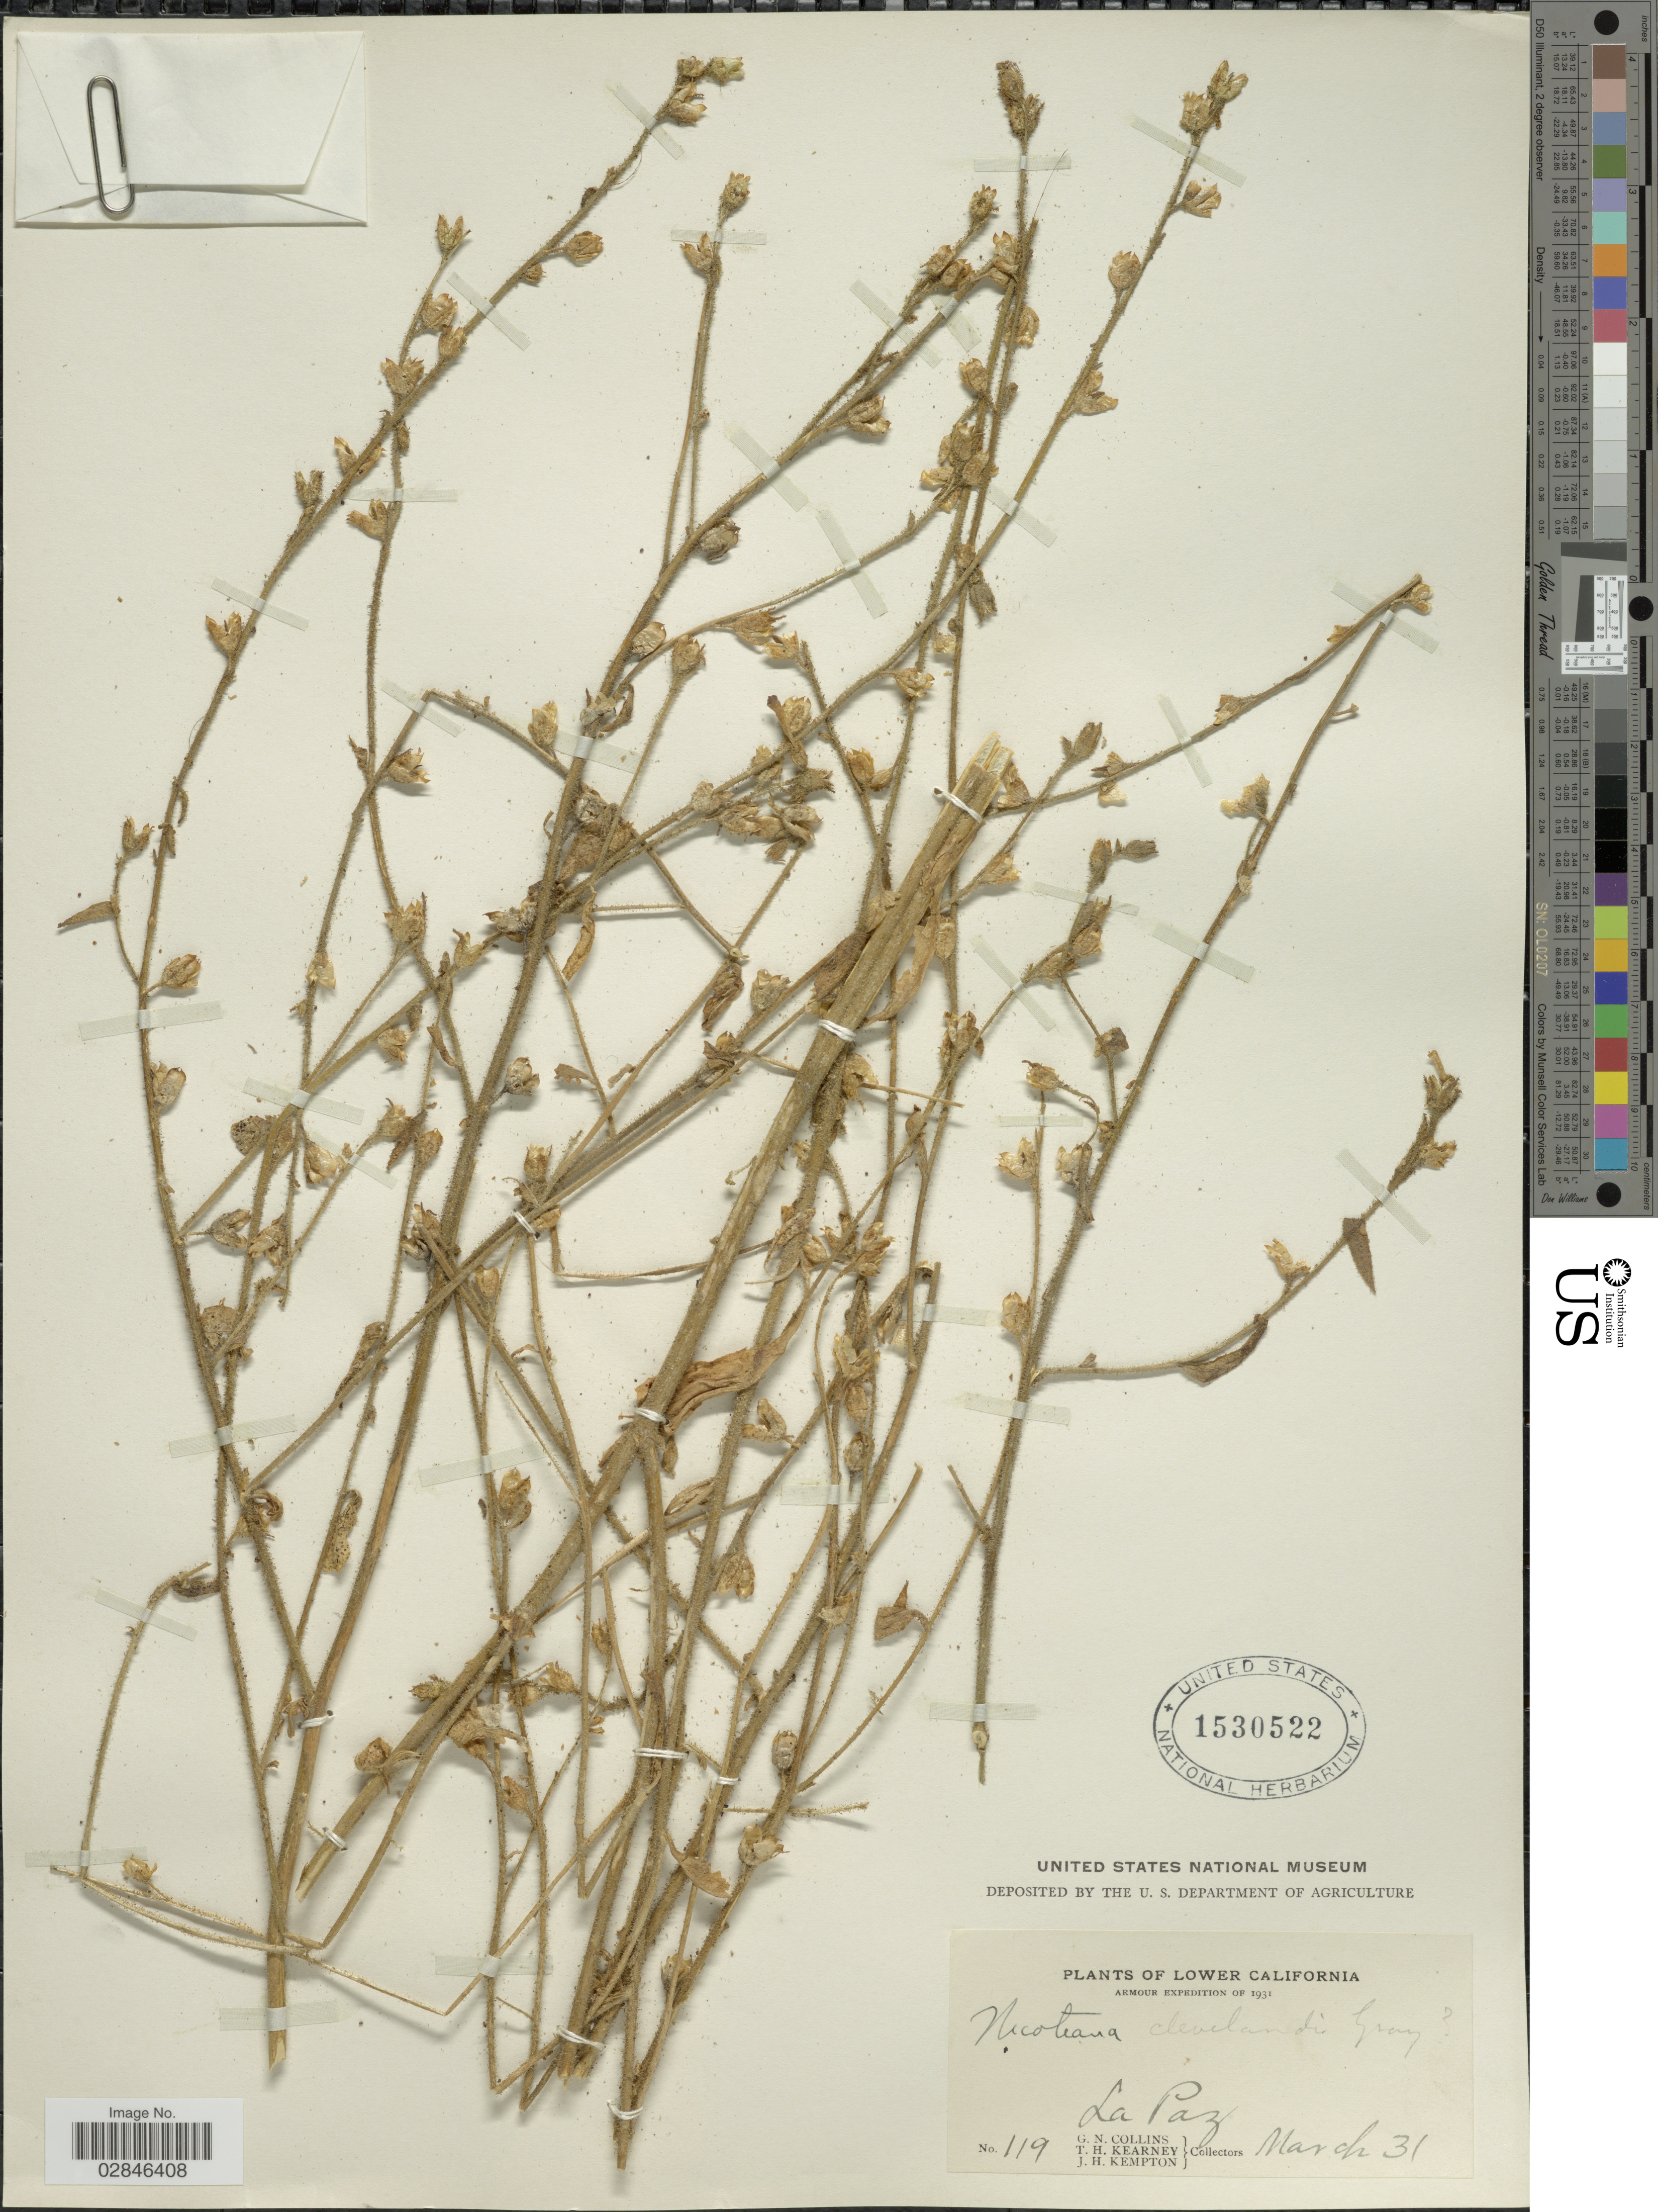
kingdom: Plantae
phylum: Tracheophyta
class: Magnoliopsida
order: Solanales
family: Solanaceae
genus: Nicotiana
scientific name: Nicotiana clevelandii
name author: A. Gray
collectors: G. Collins, T. H. Kearney & J. H. Kempton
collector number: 119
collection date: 1931-03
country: Mexico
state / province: Baja California Sur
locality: Lower California, La Paz.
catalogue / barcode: US 1530522